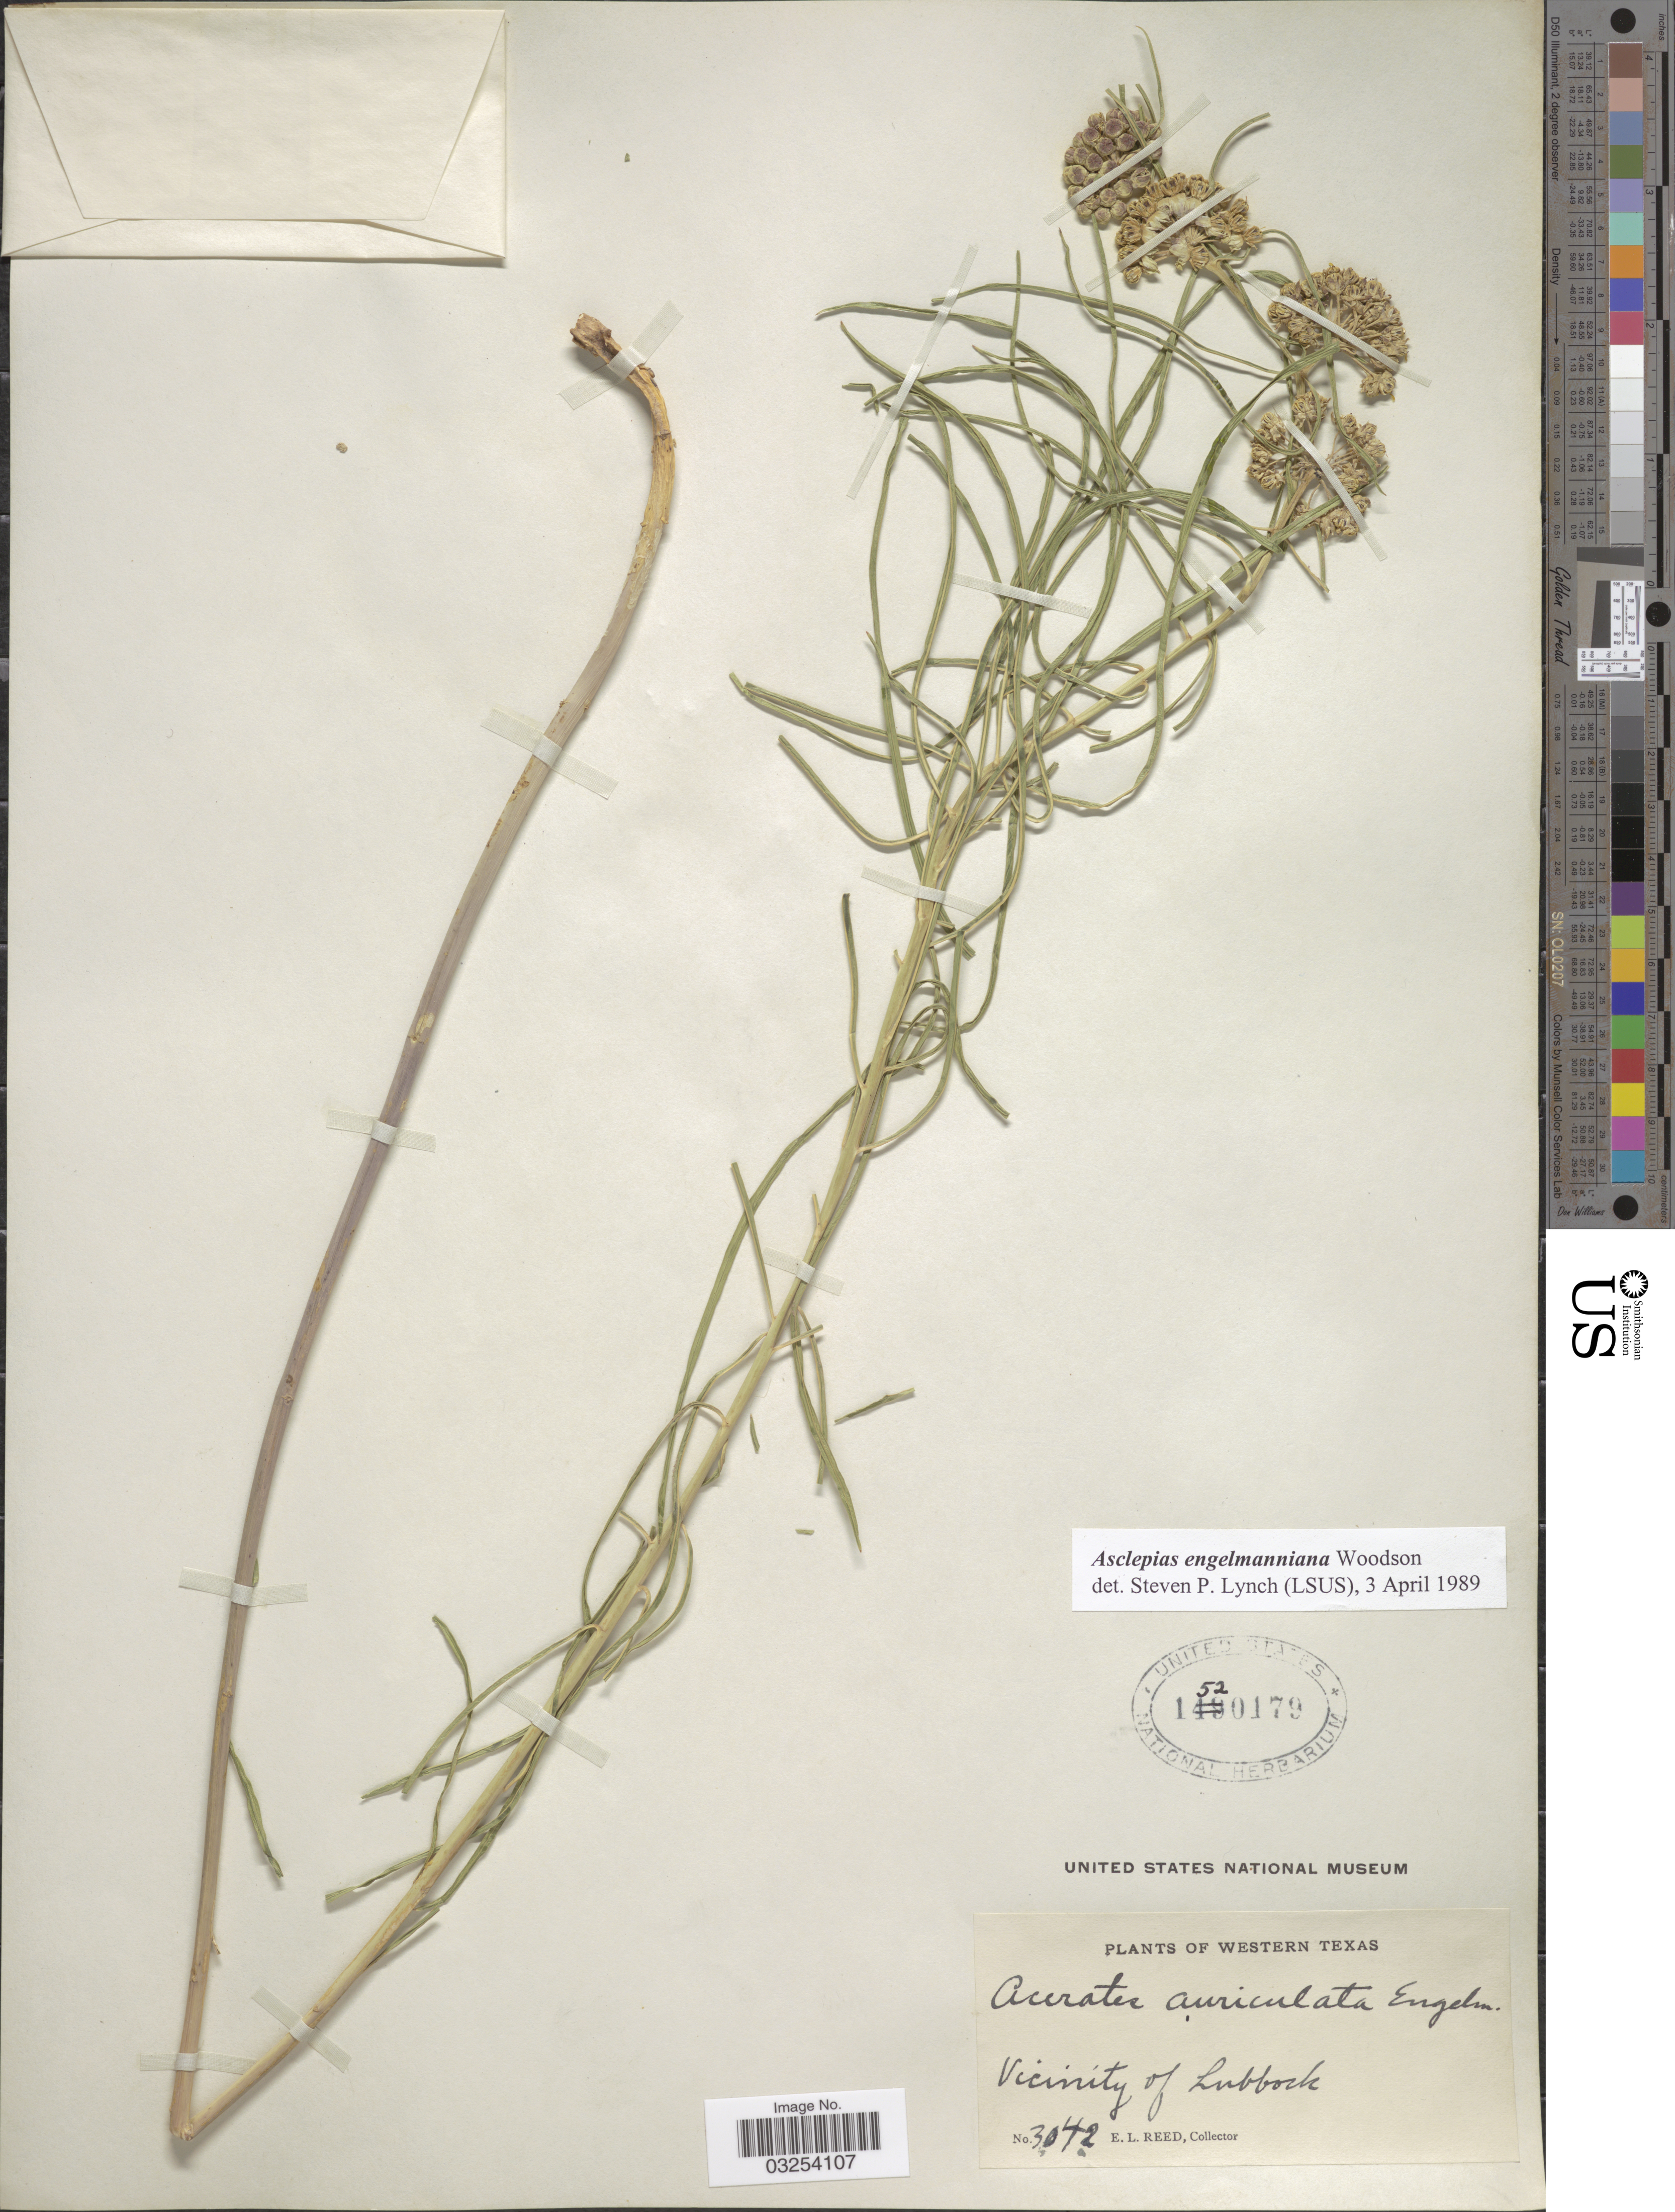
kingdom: Plantae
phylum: Tracheophyta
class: Magnoliopsida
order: Gentianales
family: Apocynaceae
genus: Asclepias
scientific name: Asclepias engelmanniana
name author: Woodson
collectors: E. Reed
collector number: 3042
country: United States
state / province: Texas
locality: Western Texas. Vicinity of Lubbock.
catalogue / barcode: US 1520179